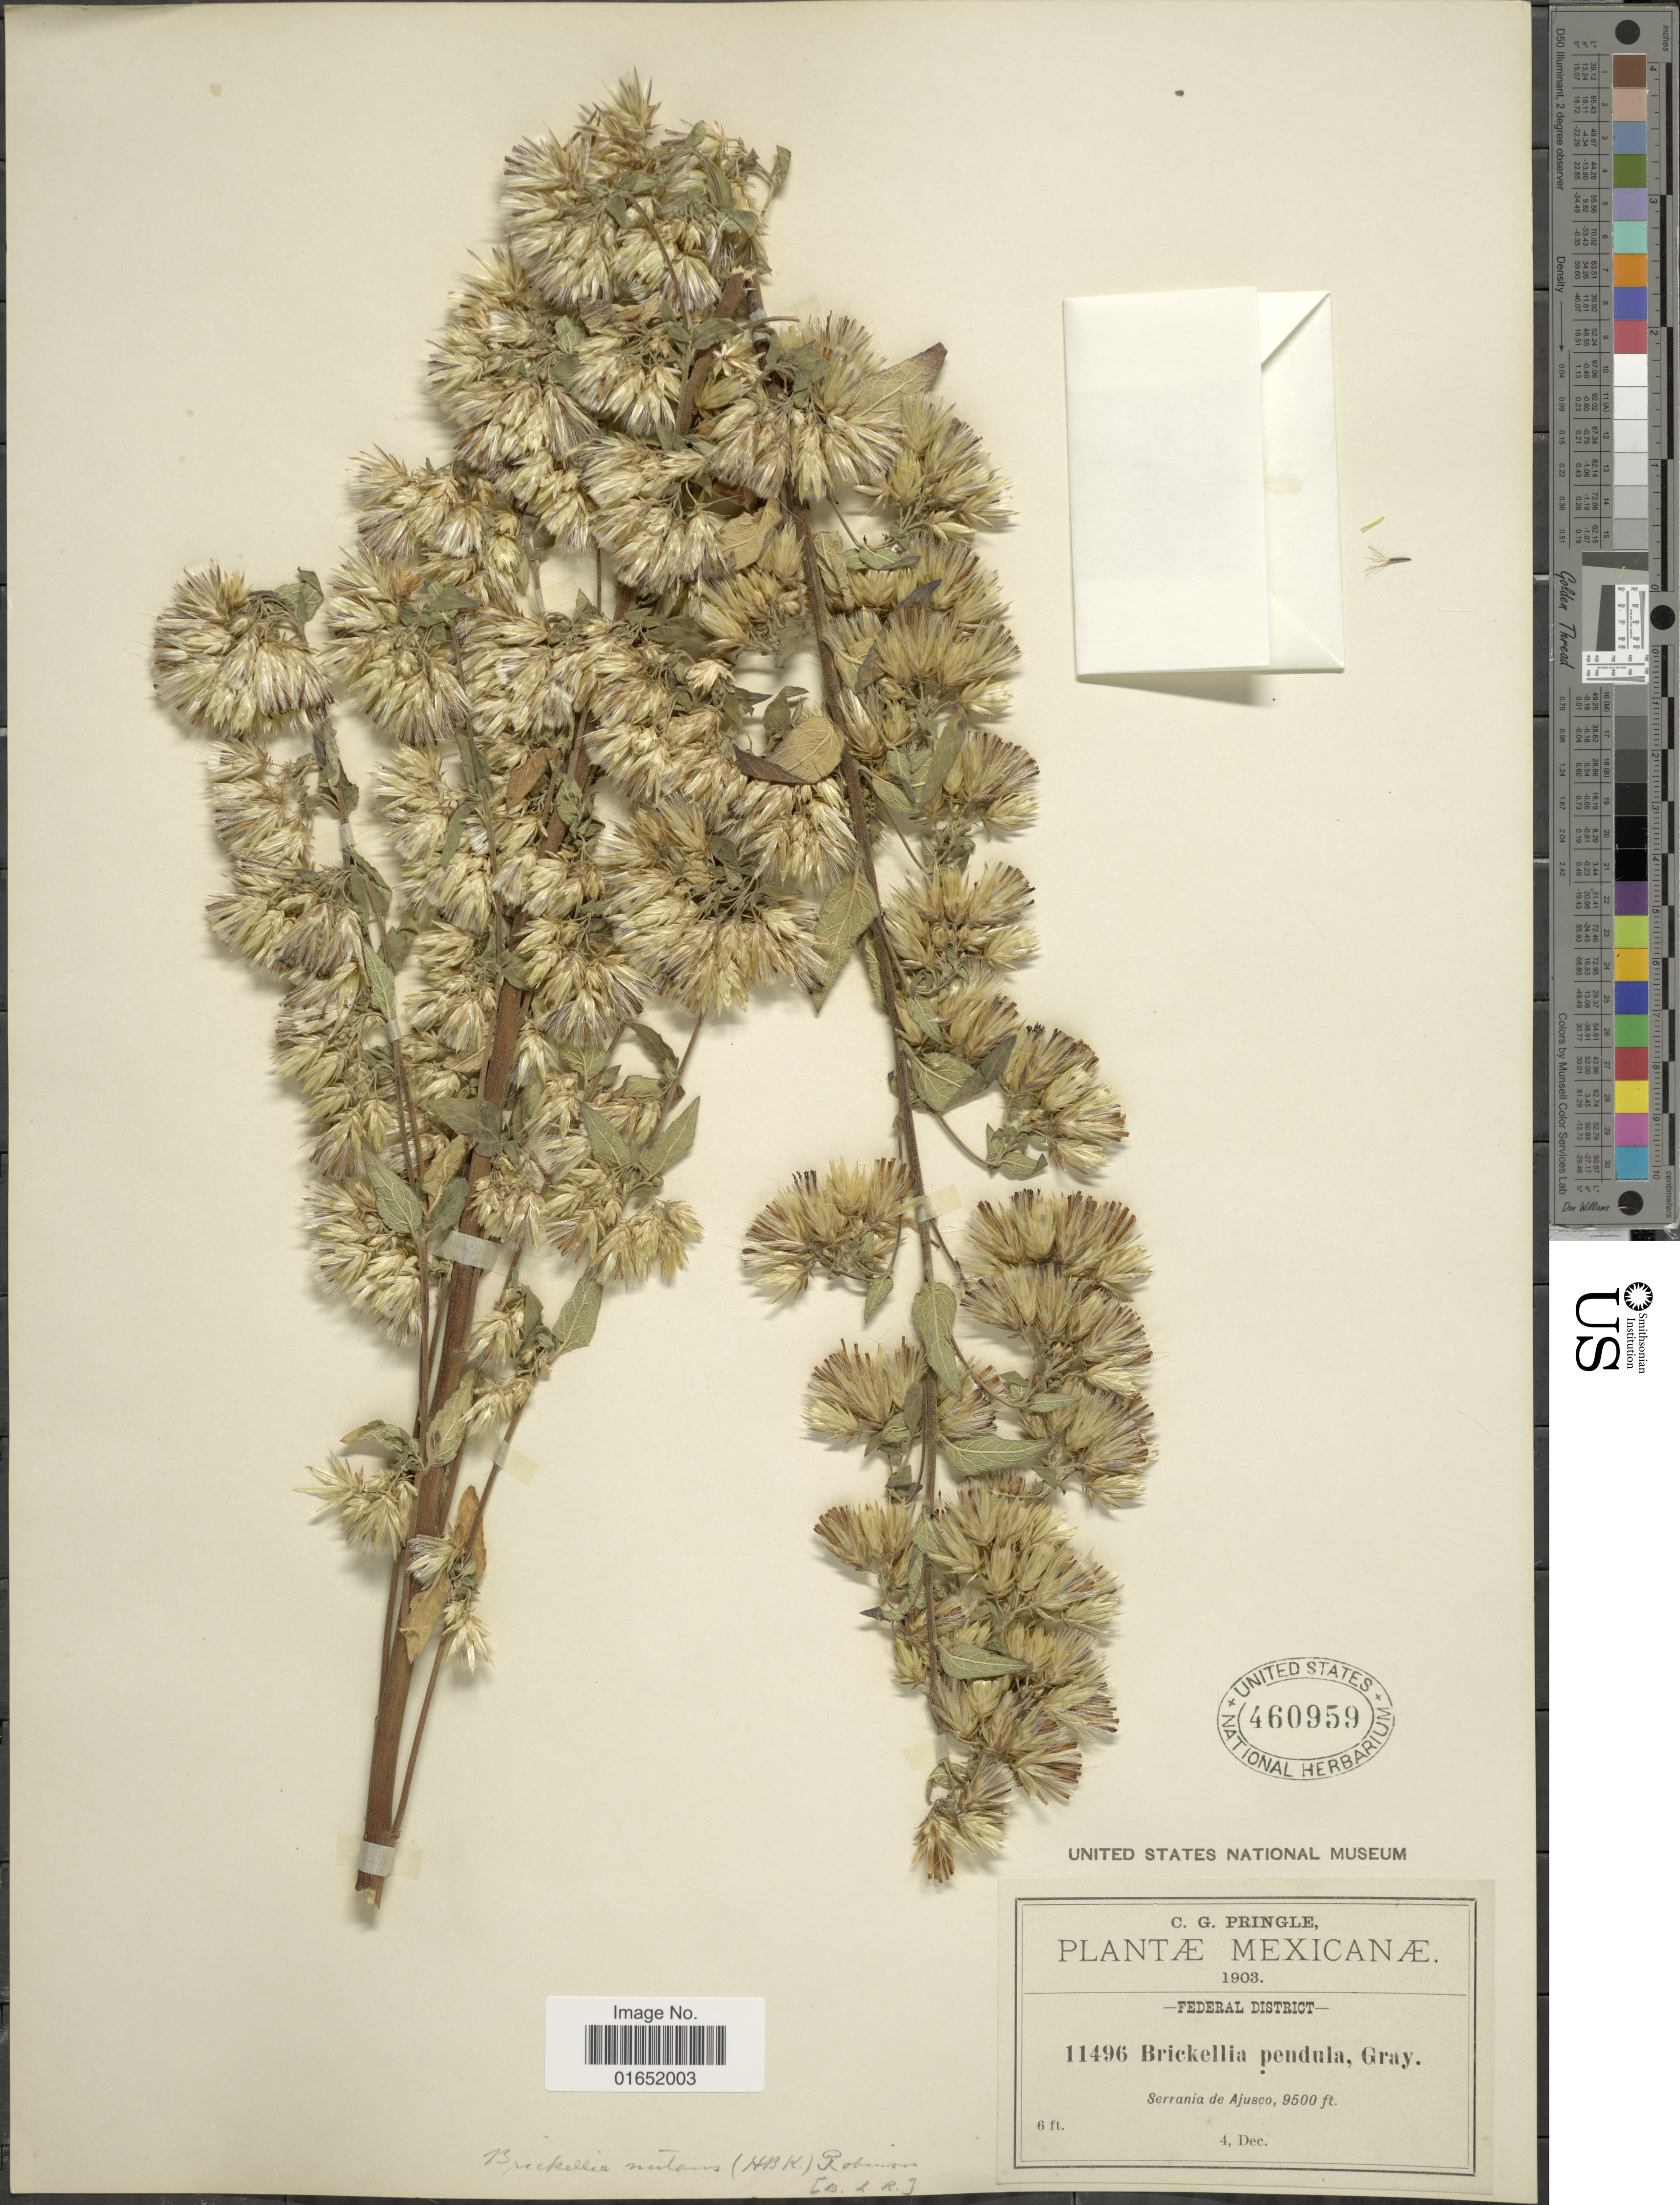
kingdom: Plantae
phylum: Tracheophyta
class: Magnoliopsida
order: Asterales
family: Asteraceae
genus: Brickellia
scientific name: Brickellia nutanticeps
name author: S.F. Blake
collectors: C. G. Pringle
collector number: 11496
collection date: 1903-12-04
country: Mexico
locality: Federal District, Serrania de Ajusco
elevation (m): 2896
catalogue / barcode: US 460959